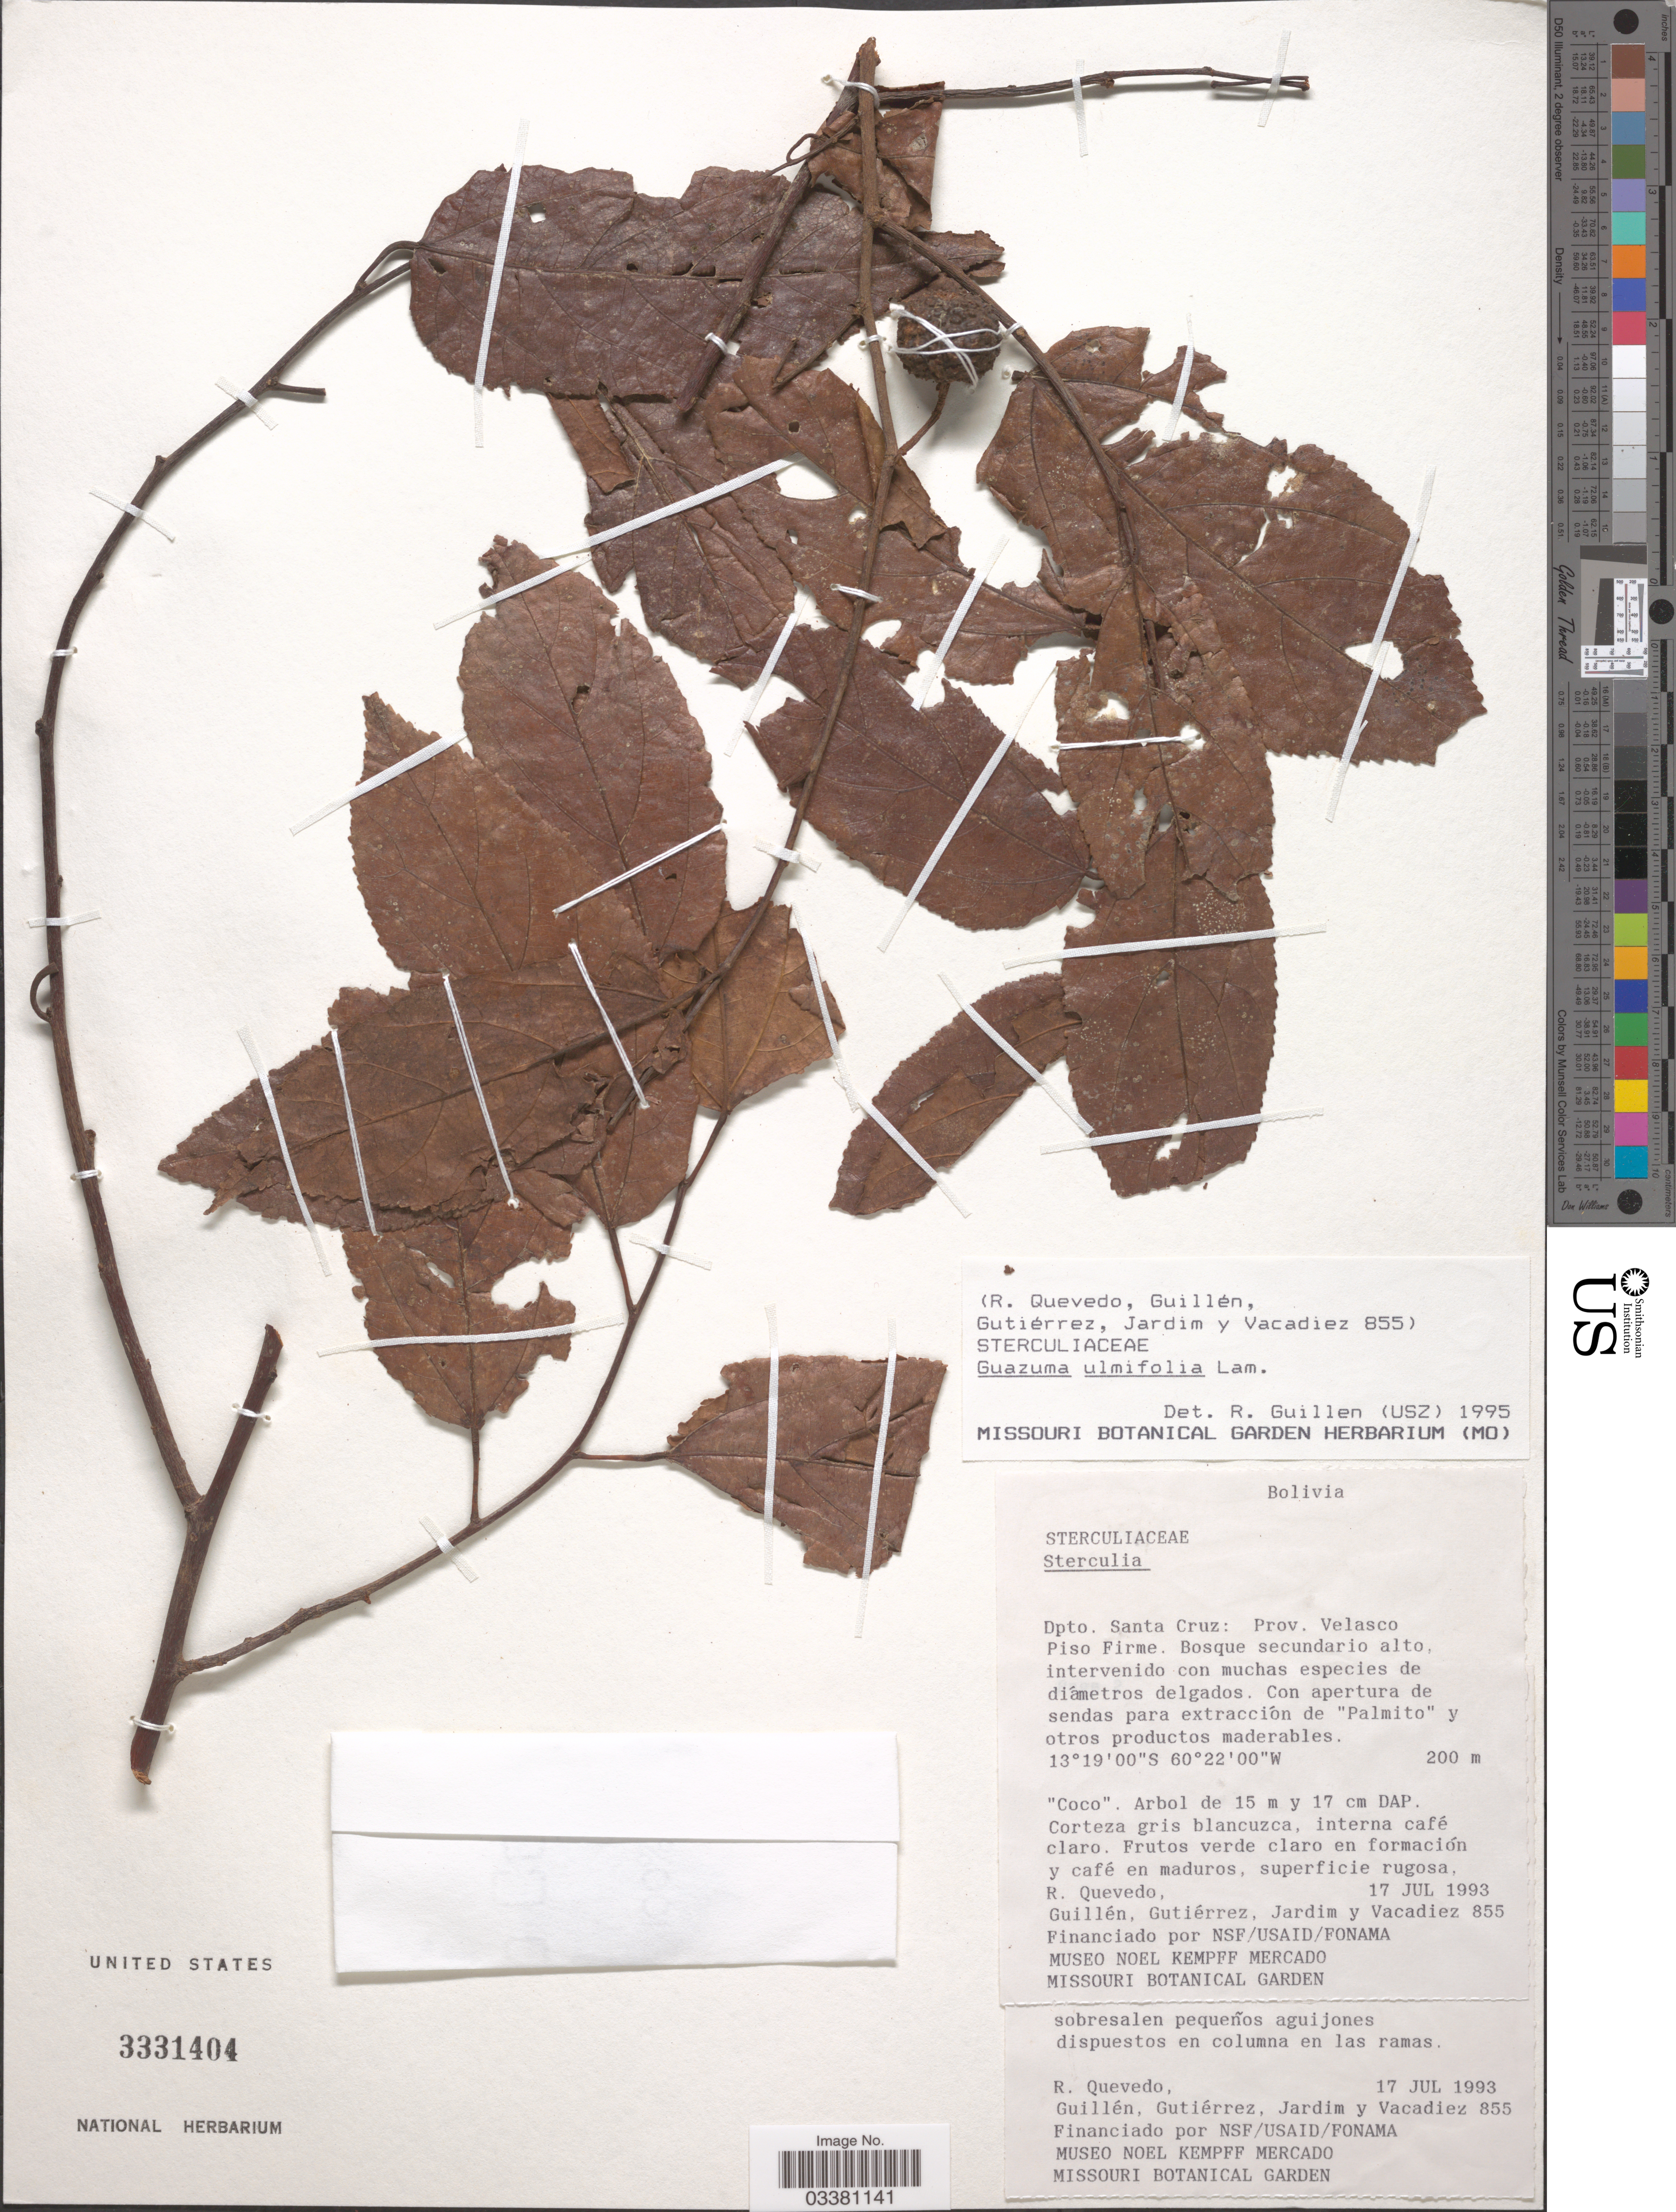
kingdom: Plantae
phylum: Tracheophyta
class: Magnoliopsida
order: Malvales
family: Malvaceae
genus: Guazuma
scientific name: Guazuma ulmifolia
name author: Lam.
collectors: R. Quevedo, -- Guillen, Gutiérrez, --, Jardim, -- & -. Vacadiez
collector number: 855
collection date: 1993-07-17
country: Bolivia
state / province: Santa Cruz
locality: Dpto. Santa Cruz: Prov. Velasco Piso Firme.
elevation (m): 200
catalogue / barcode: US 3331404